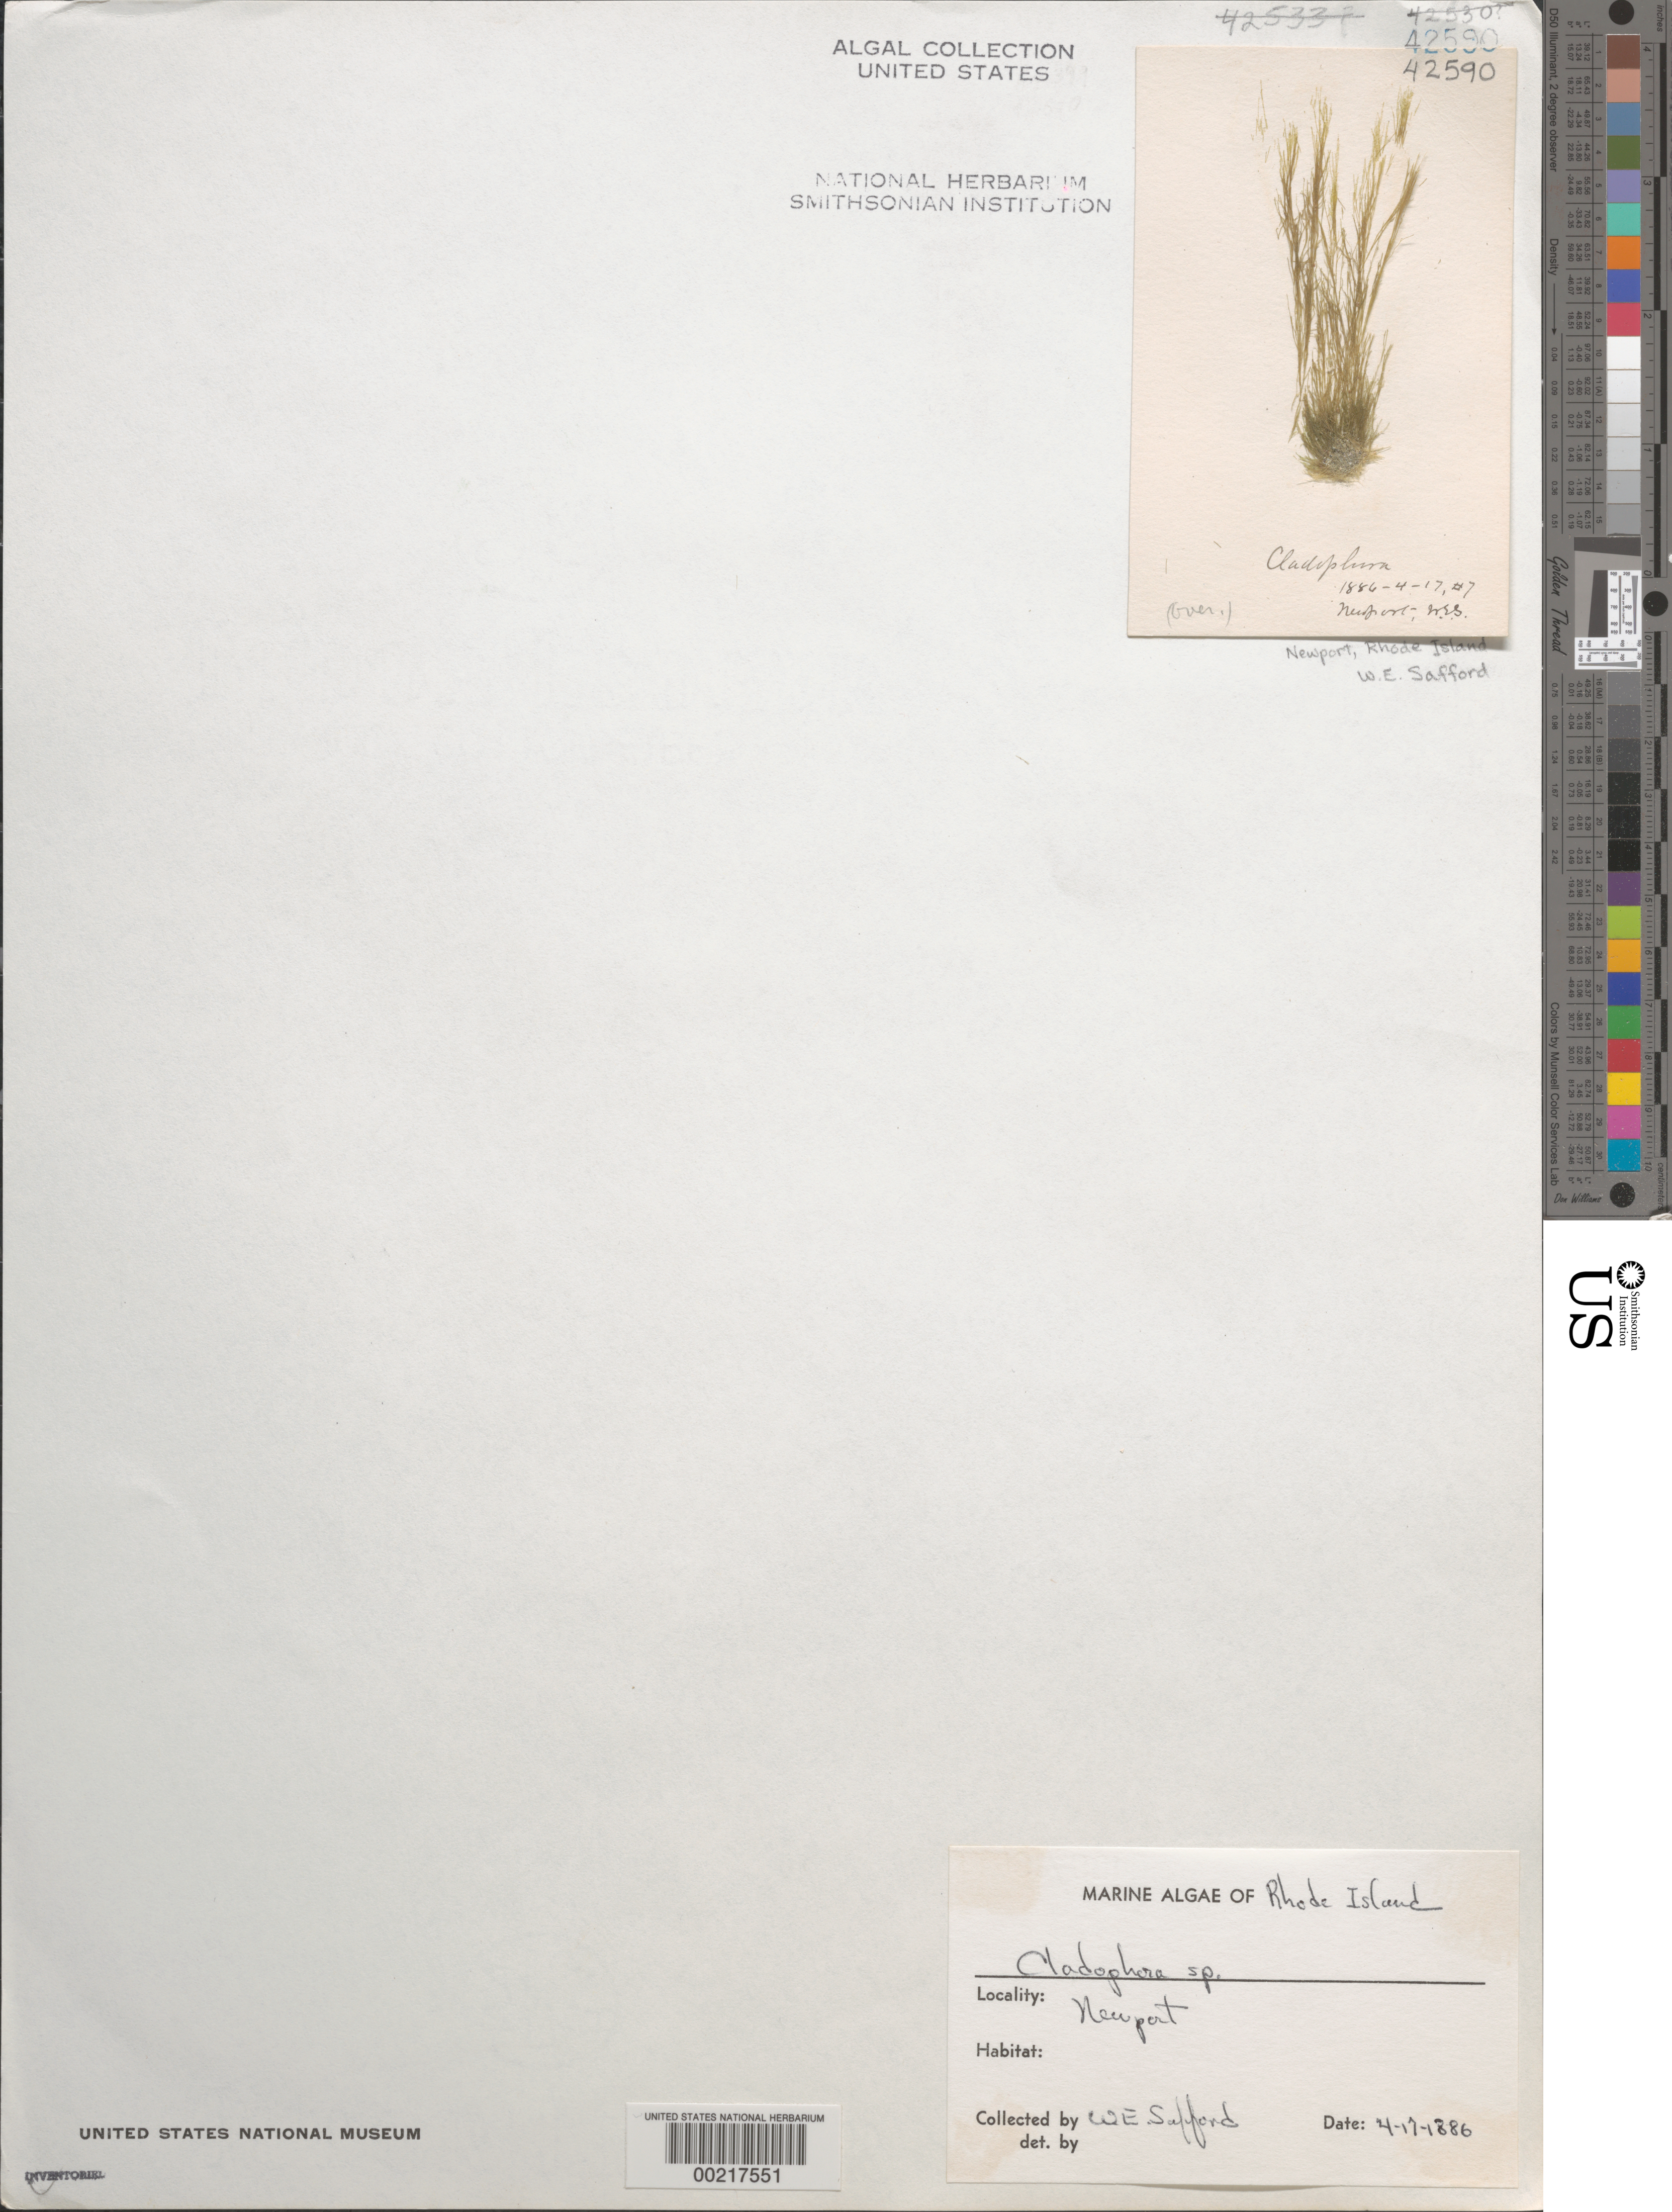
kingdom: Plantae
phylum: Chlorophyta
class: Ulvophyceae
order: Cladophorales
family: Cladophoraceae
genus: Cladophora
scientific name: Cladophora sp.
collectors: W. E. Safford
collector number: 7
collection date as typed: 17 Apr 1886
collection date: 1886-04-17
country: United States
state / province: Rhode Island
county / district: Newport County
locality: Newport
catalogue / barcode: US 42590